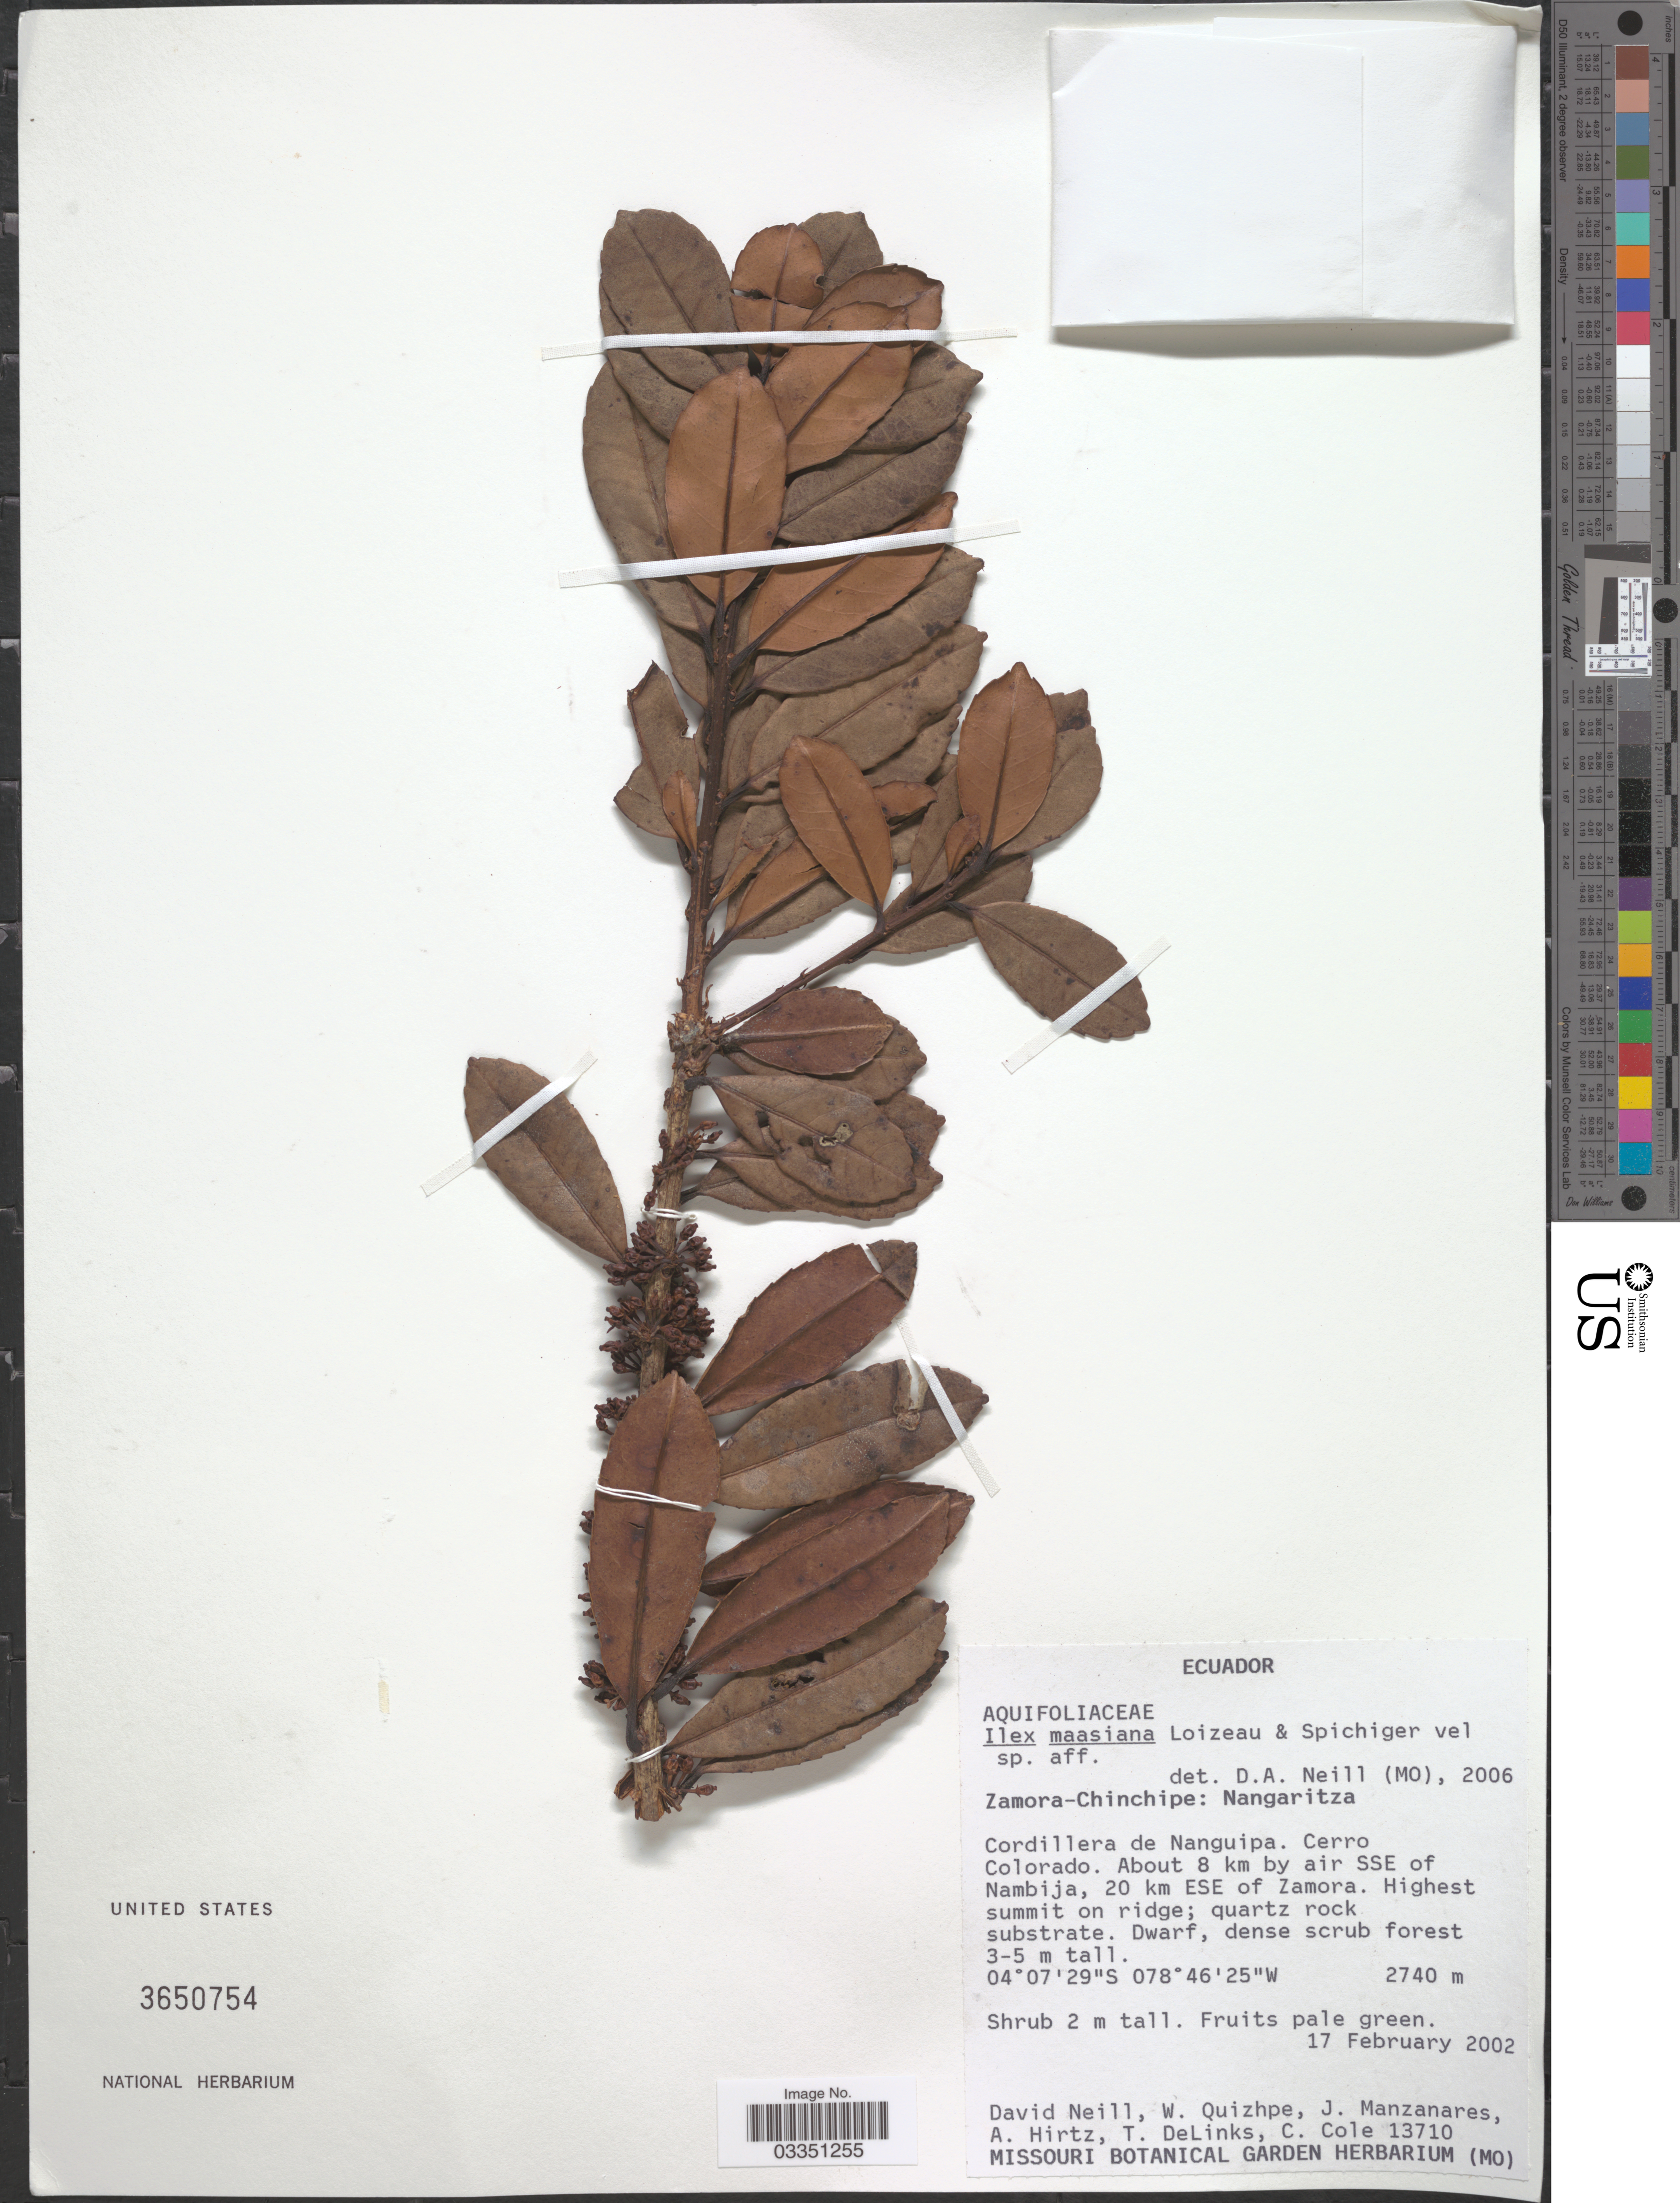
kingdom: Plantae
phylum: Tracheophyta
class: Magnoliopsida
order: Aquifoliales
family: Aquifoliaceae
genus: Ilex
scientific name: Ilex maasiana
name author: Loizeau & Spichiger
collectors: D. Neill, W. Quizhpe, J. Manzanares, A. Hirtz & et al.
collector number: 13710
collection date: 2002-02-17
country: Ecuador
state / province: Zamora-Chinchipe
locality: Nangaritza. Cordillera de Nanguipa. Cerro Colorado. About 8 km by air SSE of Nambija, 20 km ESE of Zamora.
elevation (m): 2740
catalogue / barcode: US 3650754